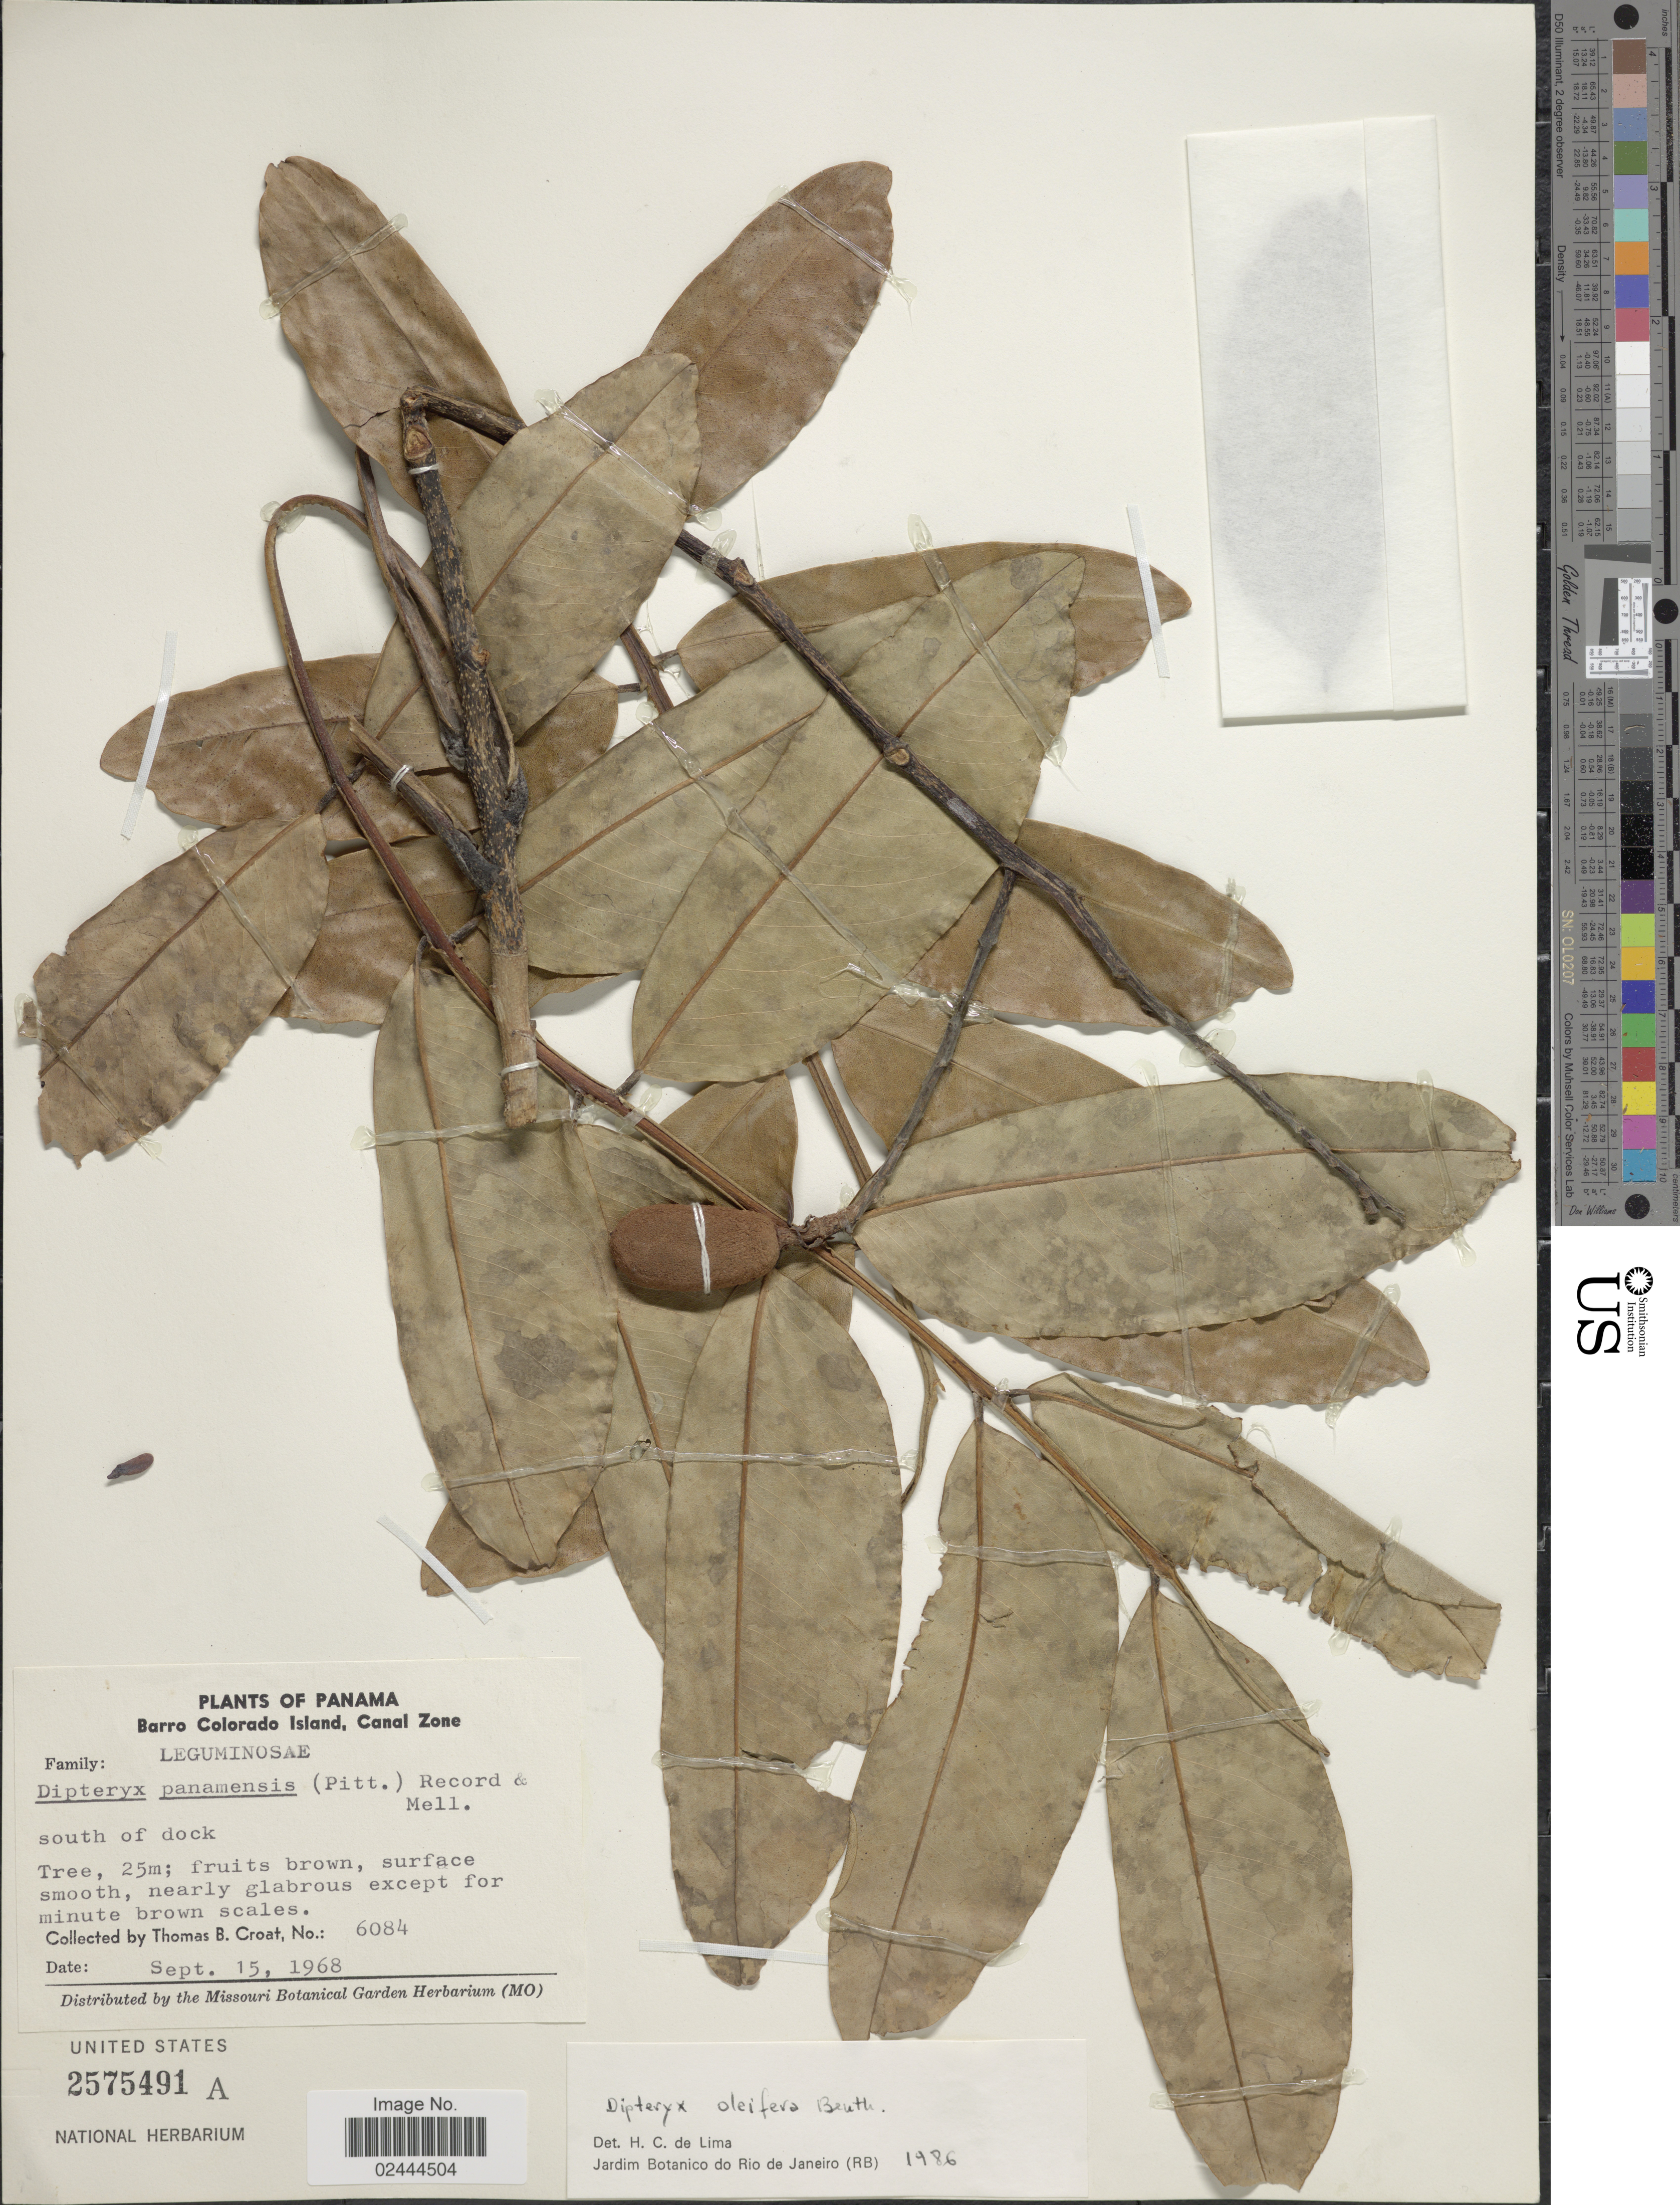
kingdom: Plantae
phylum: Tracheophyta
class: Magnoliopsida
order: Fabales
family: Fabaceae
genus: Dipteryx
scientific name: Dipteryx oleifera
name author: Benth.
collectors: T. B. Croat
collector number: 6084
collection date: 1968-09-15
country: Panama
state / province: Panamá Oeste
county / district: Canal Zone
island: Barro Colorado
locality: Barro Colorado Island, Canal Zone. south of dock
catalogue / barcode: US 2575491A